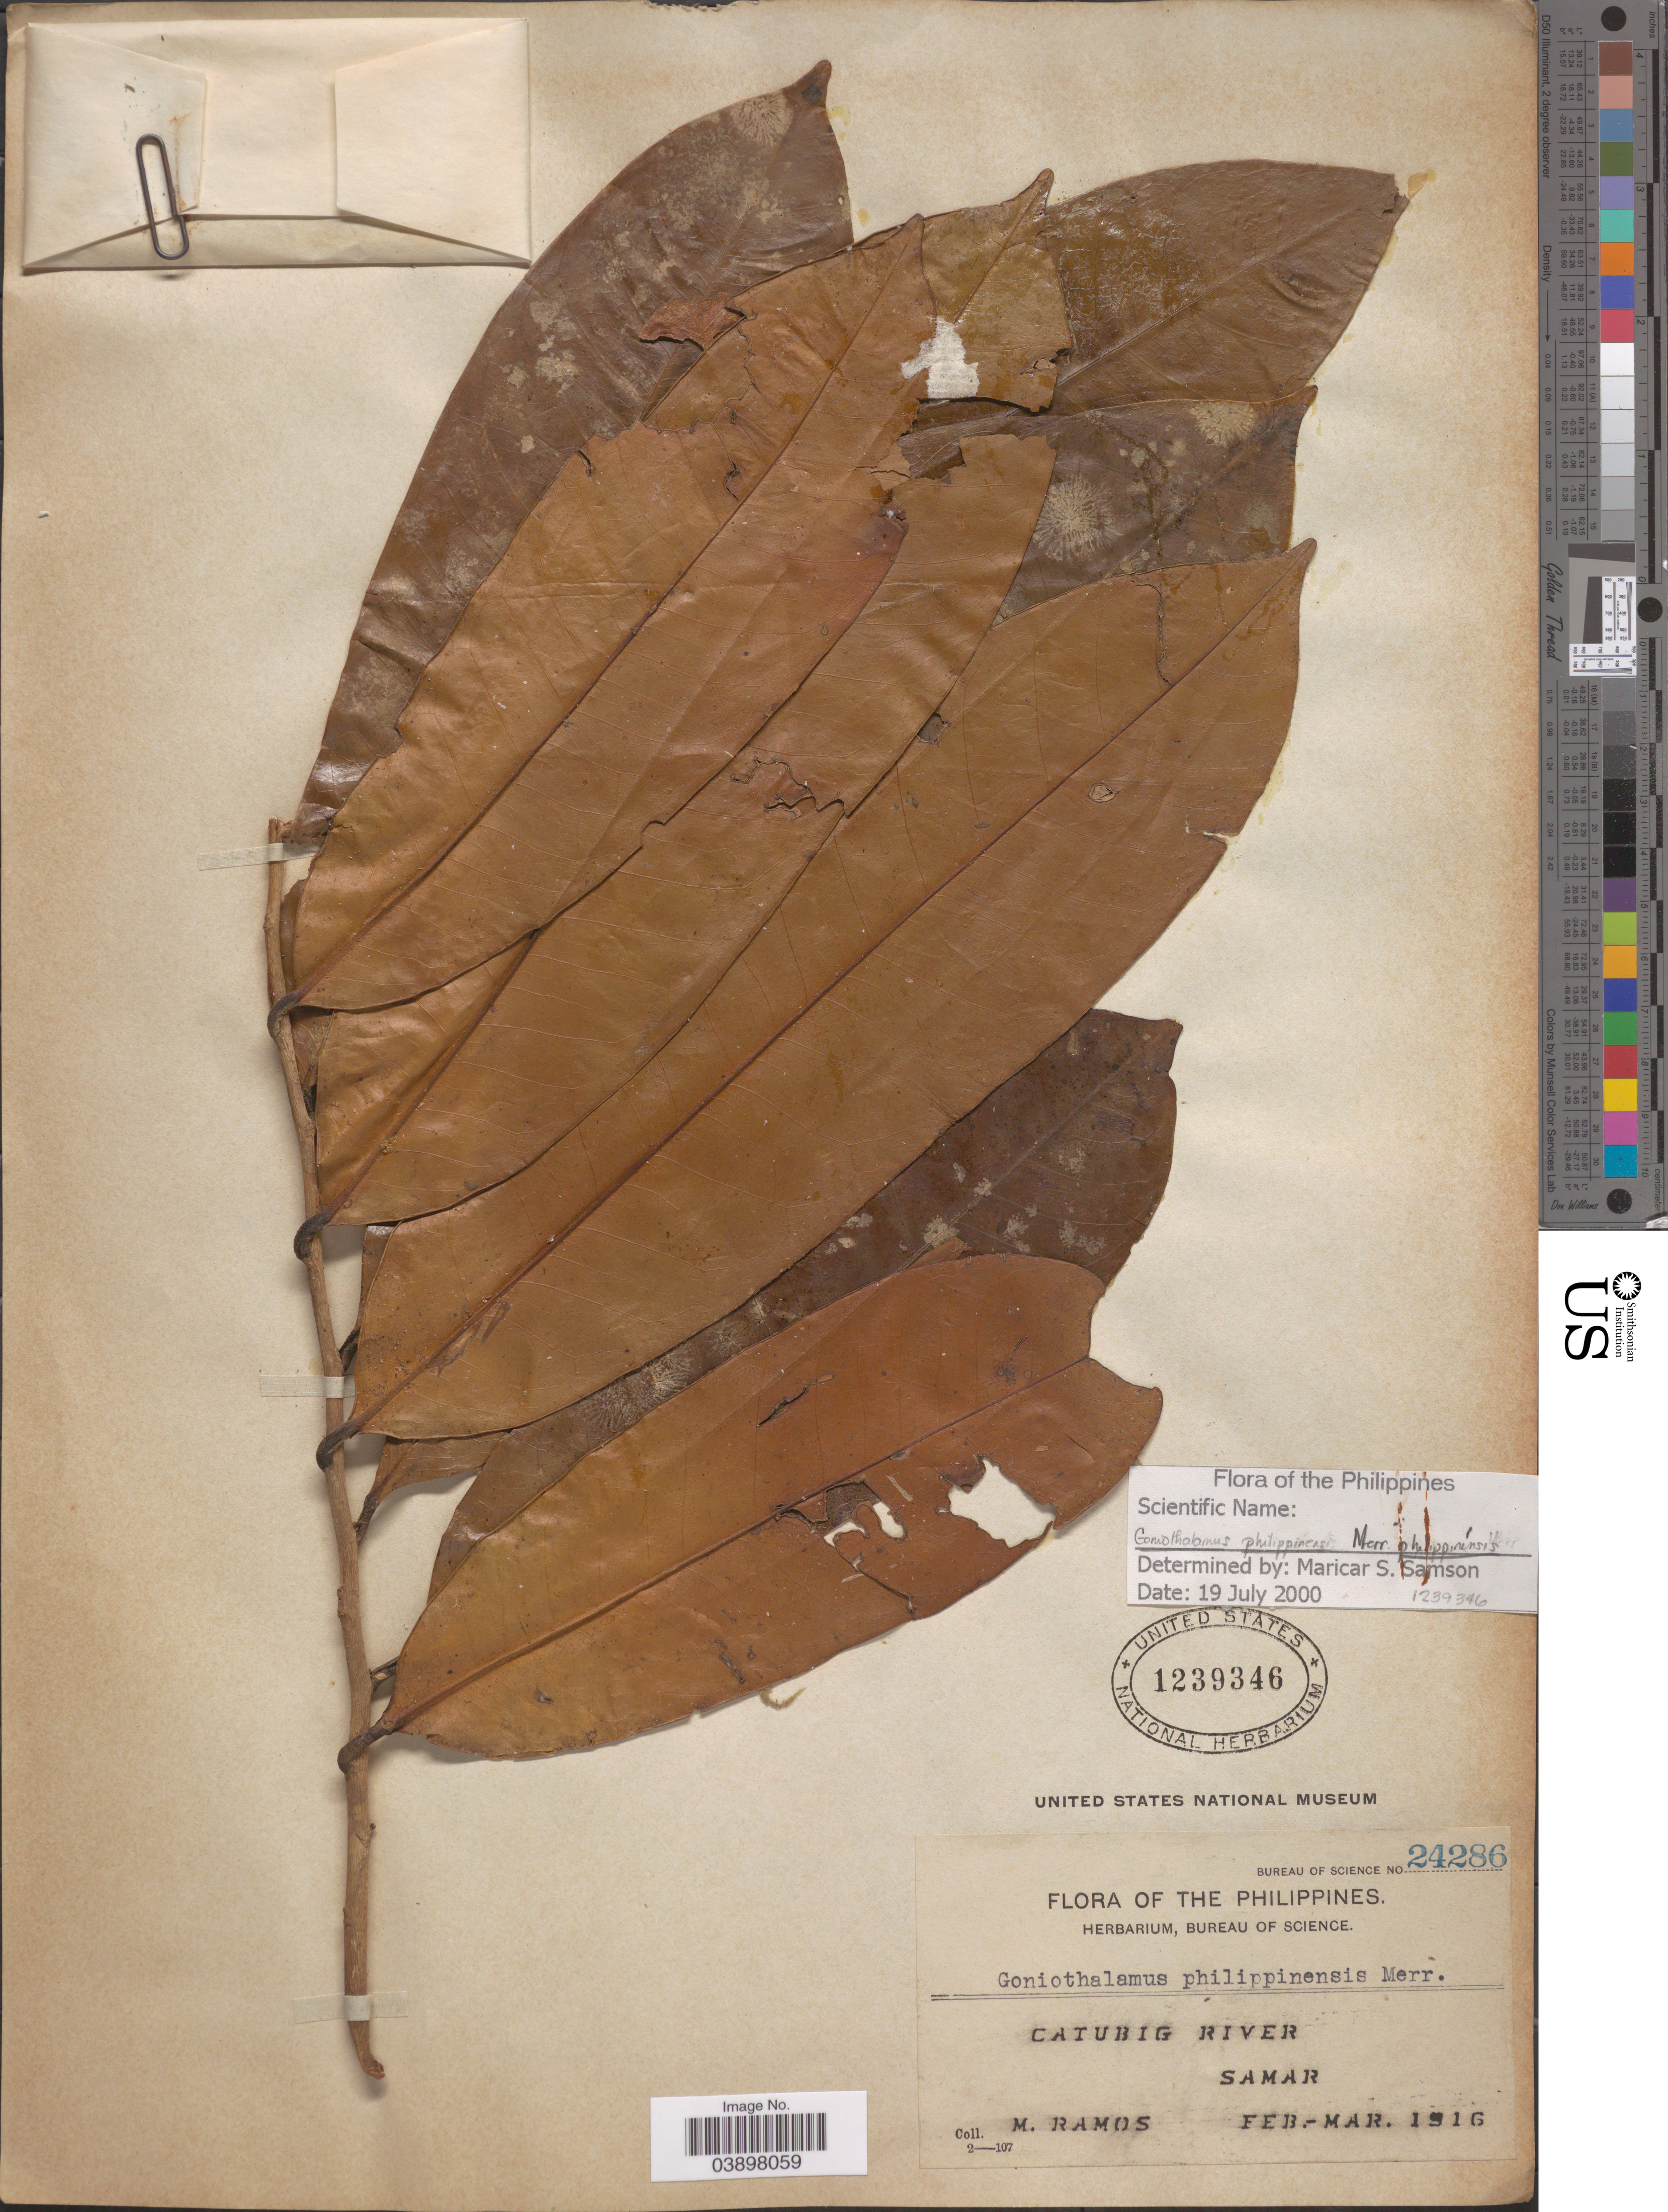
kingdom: Plantae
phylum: Tracheophyta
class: Magnoliopsida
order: Magnoliales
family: Annonaceae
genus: Goniothalamus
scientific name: Goniothalamus philippinensis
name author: Merr.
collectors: M. Ramos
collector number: Bureau of Science 24286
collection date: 1916-02/1916-03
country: Philippines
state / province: Eastern Visayas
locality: Catubig River. Samar.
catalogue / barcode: US 1239346